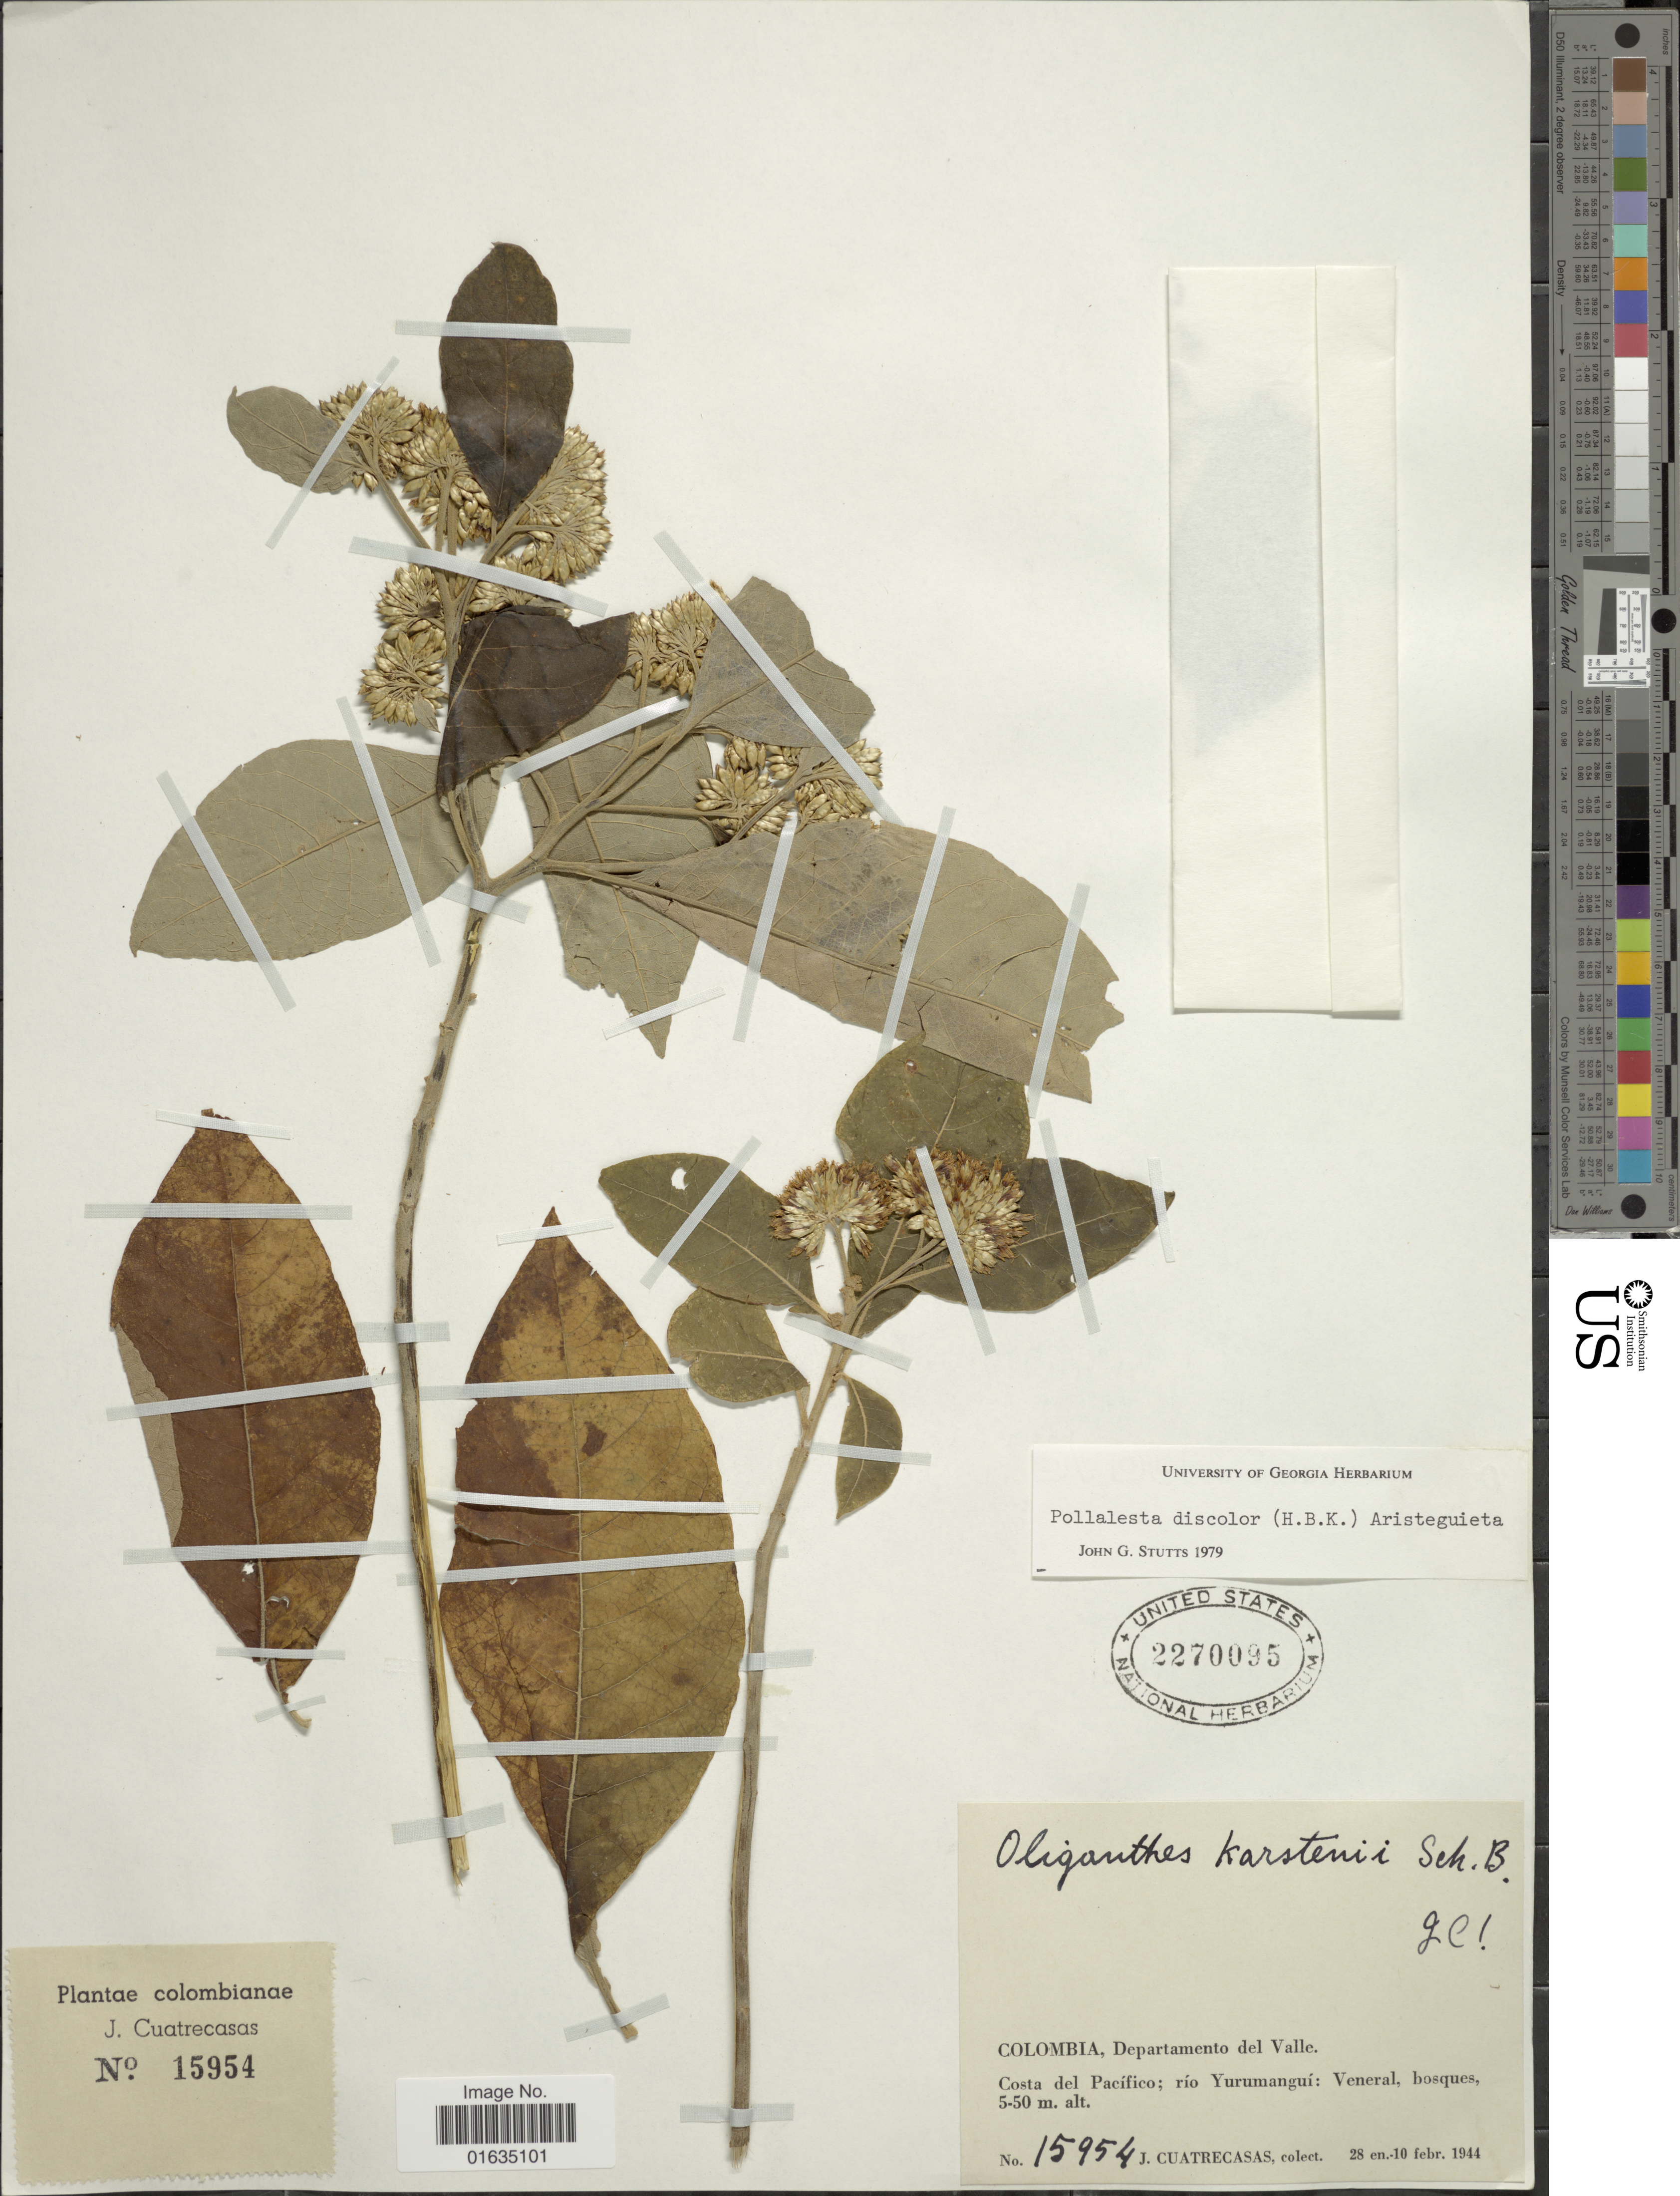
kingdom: Plantae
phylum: Tracheophyta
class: Magnoliopsida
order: Asterales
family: Asteraceae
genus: Pollalesta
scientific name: Pollalesta discolor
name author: (Kunth) Aristeg.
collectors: J. Cuatrecasas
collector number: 15954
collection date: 1944-02-10/1944-02-28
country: Colombia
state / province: Valle del Cauca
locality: Departamento del Valle, Costa del Pacifico, rio Yurumangui, Veneral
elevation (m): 5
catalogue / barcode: US 2270095